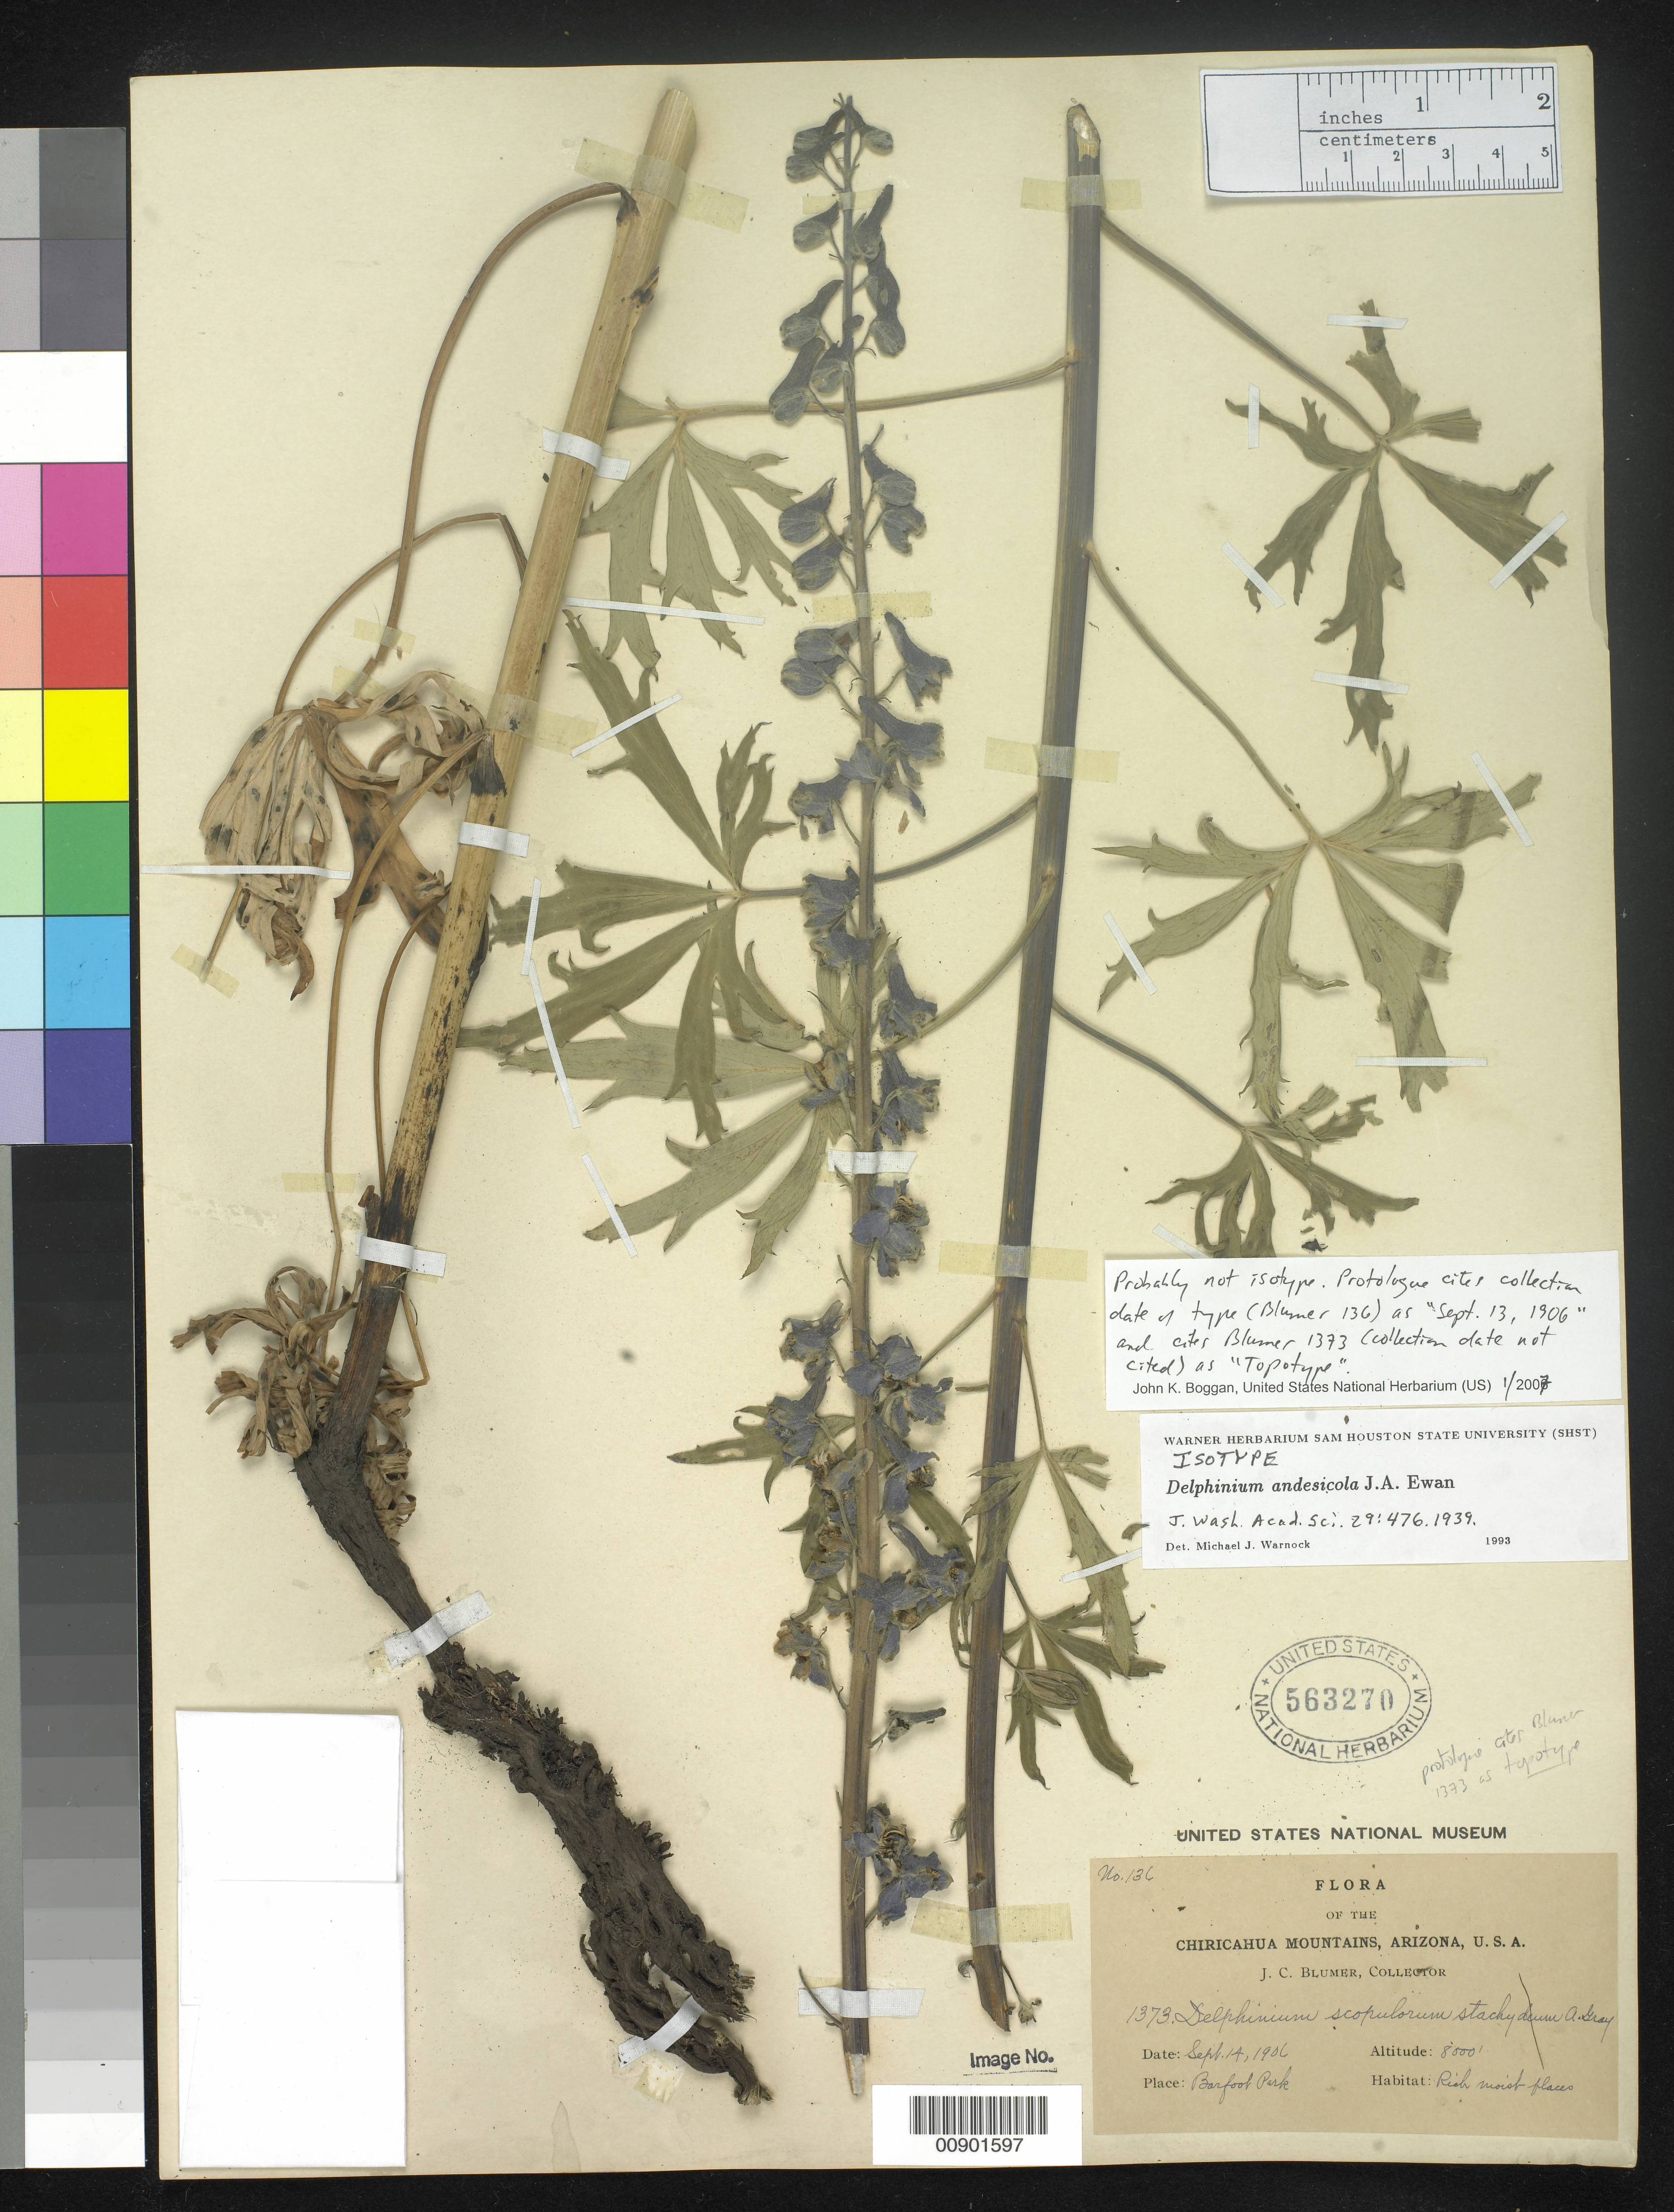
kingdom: Plantae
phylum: Tracheophyta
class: Magnoliopsida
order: Ranunculales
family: Ranunculaceae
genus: Delphinium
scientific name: Delphinium andesicola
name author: Ewan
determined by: Warnock, M. J., (SHST), Sam Houston State University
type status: Possible Isotype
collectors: J. C. Blumer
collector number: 1373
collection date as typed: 14 Sep 1906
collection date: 1906-09-14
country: United States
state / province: Arizona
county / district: Cochise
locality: Barfoot Park.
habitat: Rich moist places.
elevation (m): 2438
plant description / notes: Confusingly numbered (136 or 1373?) and annotated as isotype, but probably not type material; protologue cites collection date of type (Blumer 136) as "Sept. 13, 1906" and cites Blumer 1373 (which this specimen seems to be) as "Topotype".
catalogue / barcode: US 563270